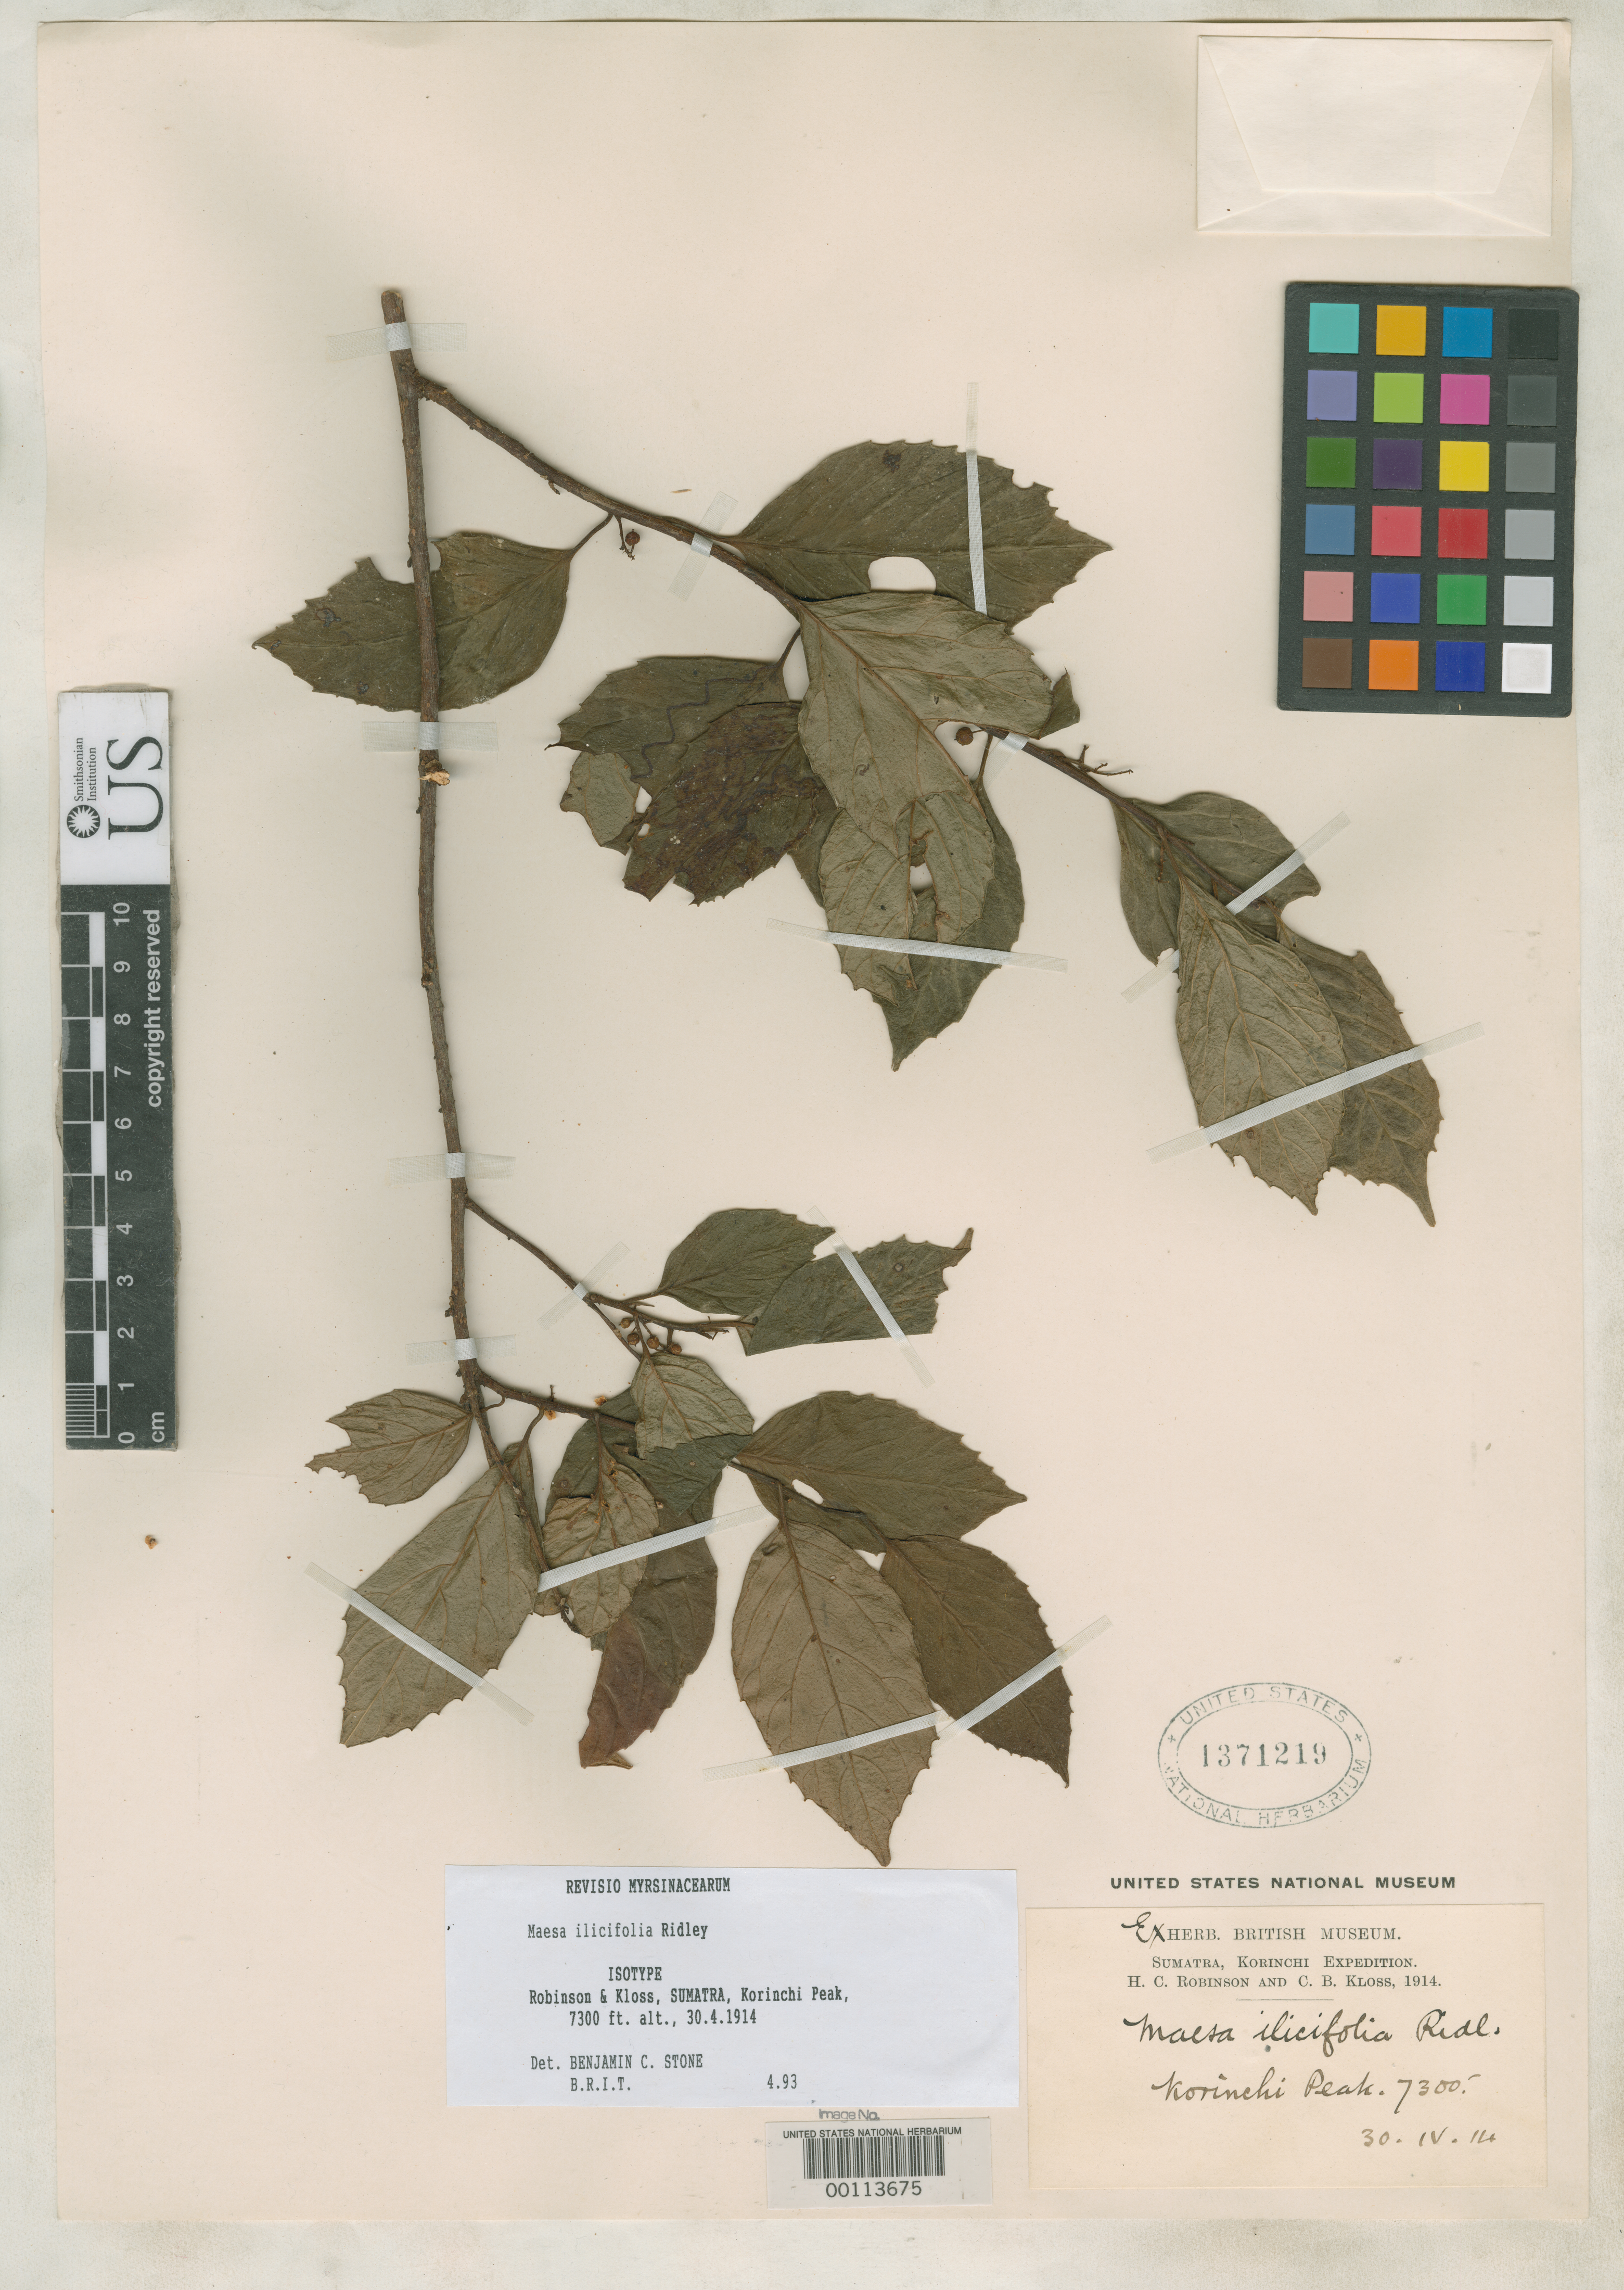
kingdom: Plantae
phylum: Tracheophyta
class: Magnoliopsida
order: Ericales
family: Primulaceae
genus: Maesa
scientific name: Maesa ilicifolia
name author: Ridl.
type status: Isotype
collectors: H. C. Robinson & C. Kloss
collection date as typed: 30 Apr 1914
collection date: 1914-04-30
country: Indonesia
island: Sumatra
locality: Korinchi Peak.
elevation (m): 2225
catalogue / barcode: US 1371219